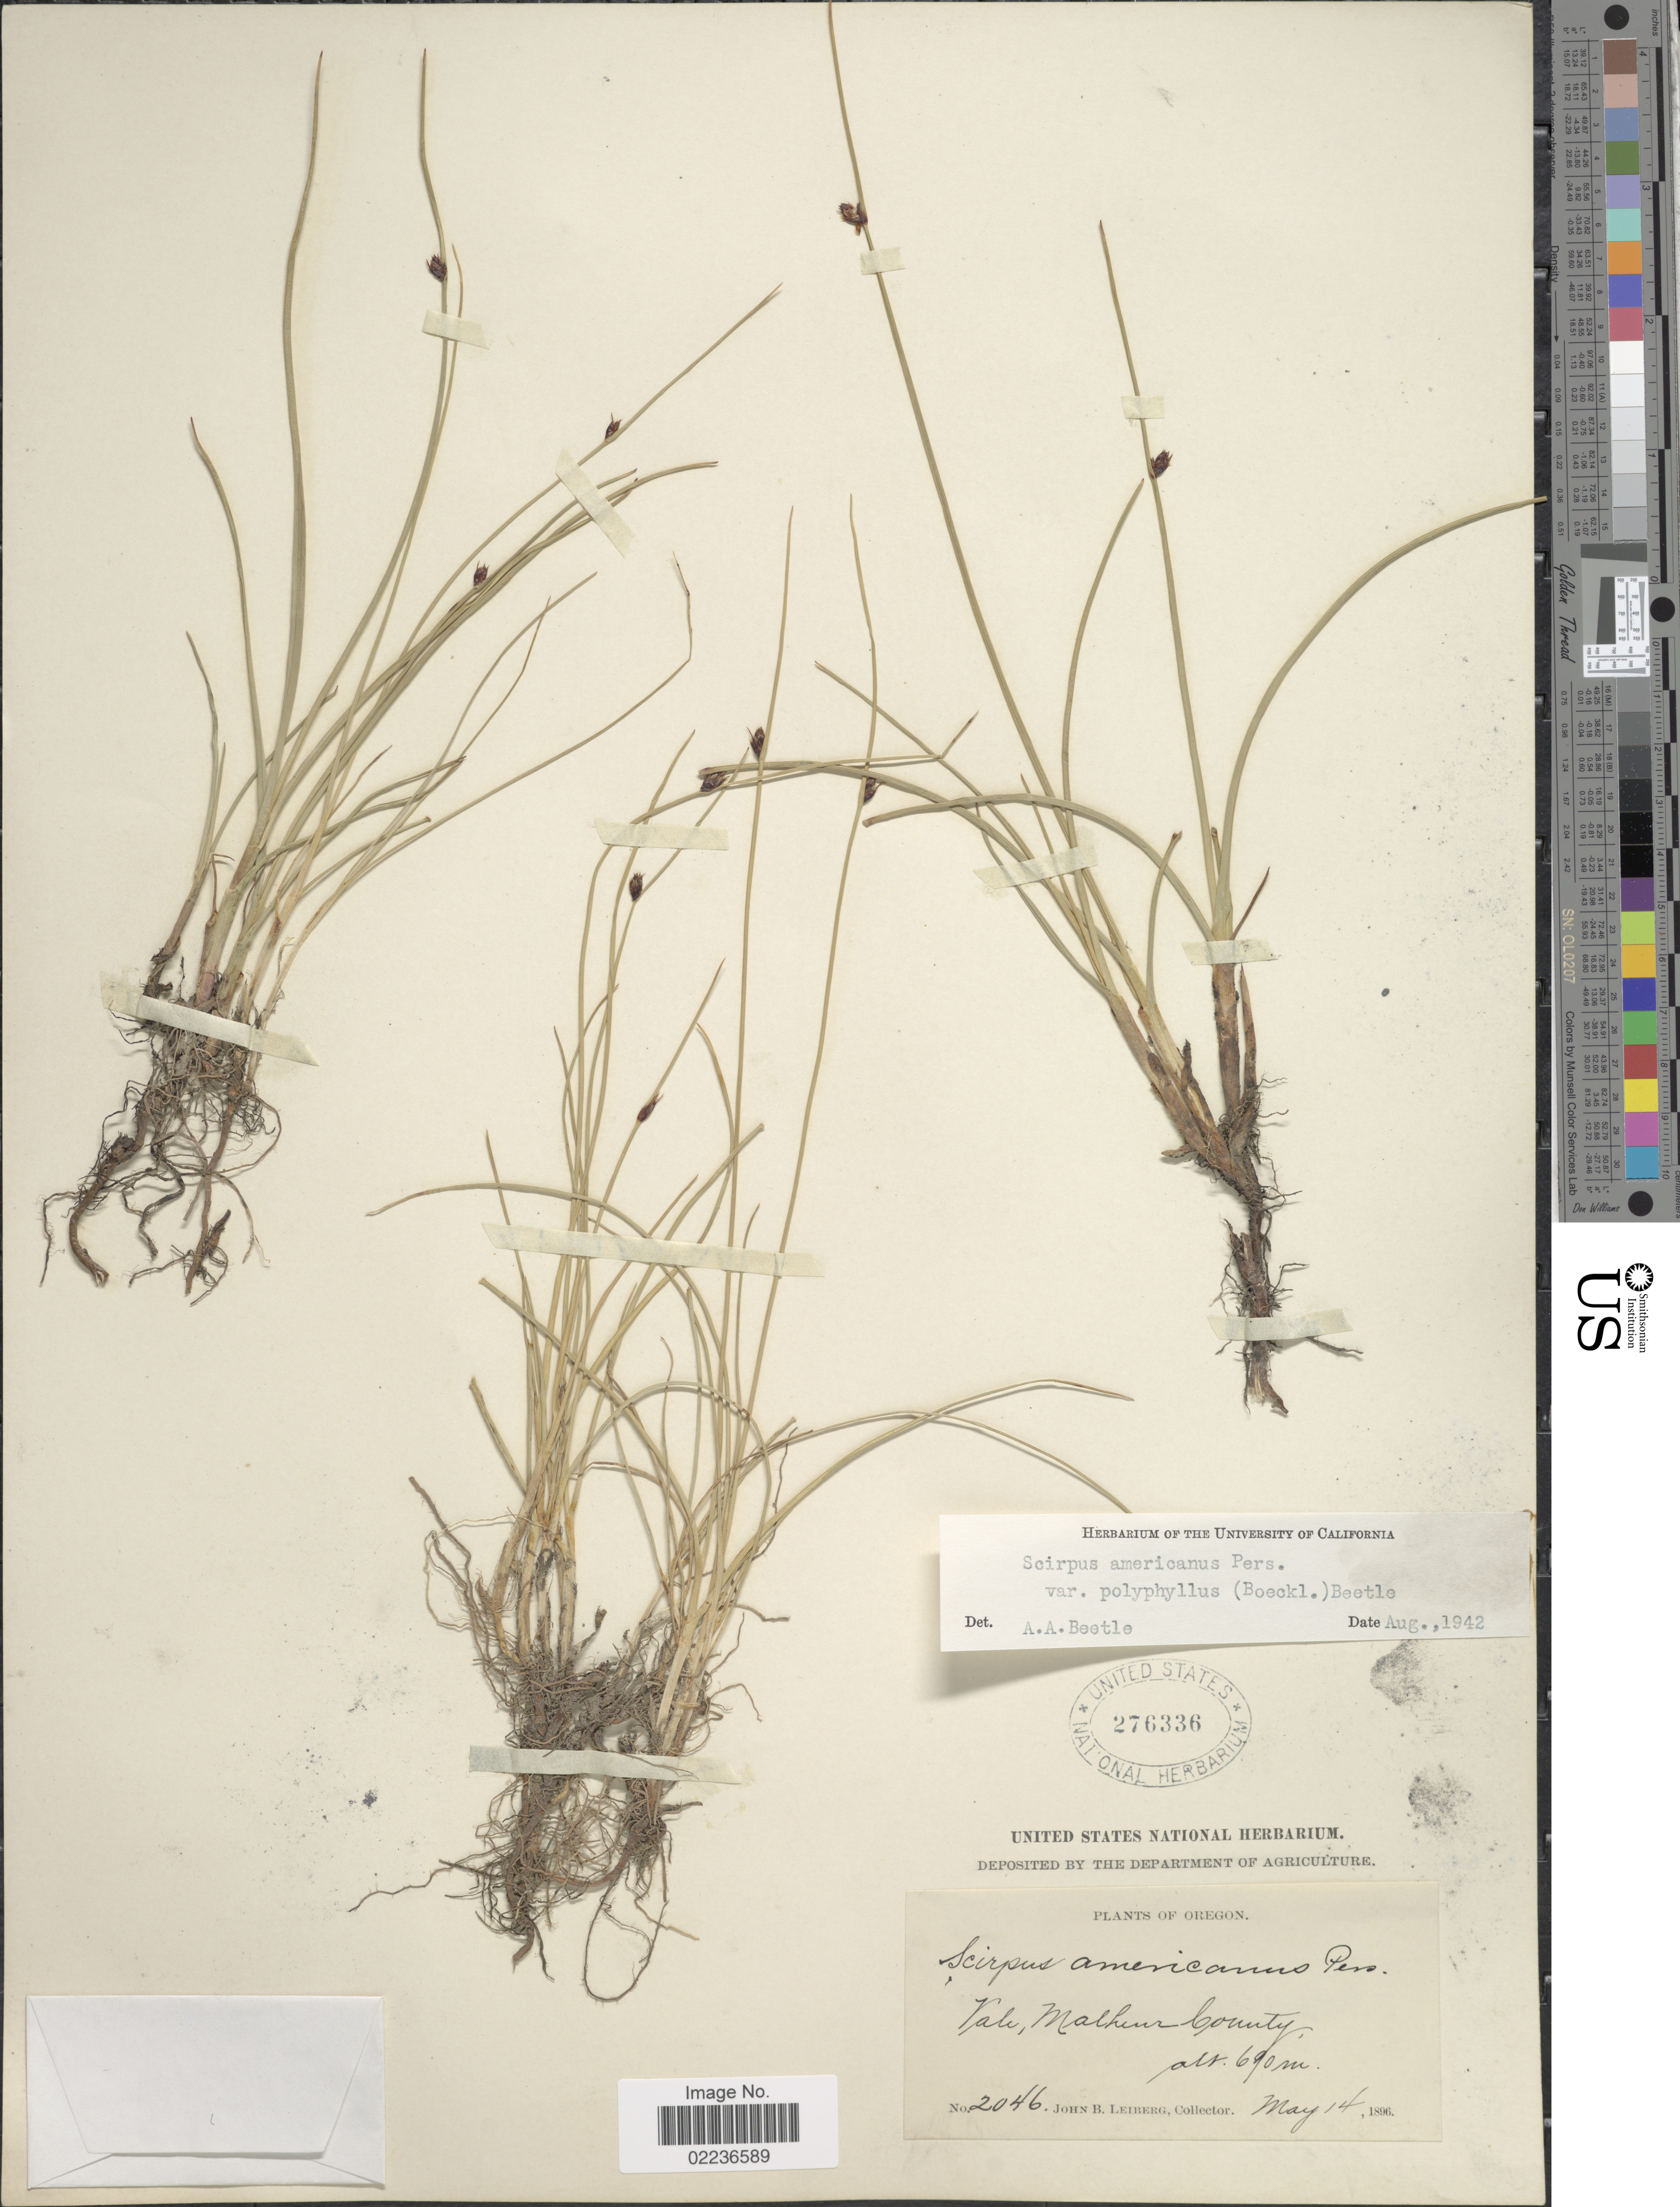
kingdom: Plantae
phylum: Tracheophyta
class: Liliopsida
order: Poales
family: Cyperaceae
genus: Schoenoplectus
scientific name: Schoenoplectus pungens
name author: (Vahl) Palla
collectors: J. Leiberg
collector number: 2046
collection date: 1896-05-14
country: United States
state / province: Oregon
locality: Vale, Malheur County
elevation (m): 690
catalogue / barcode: US 276336